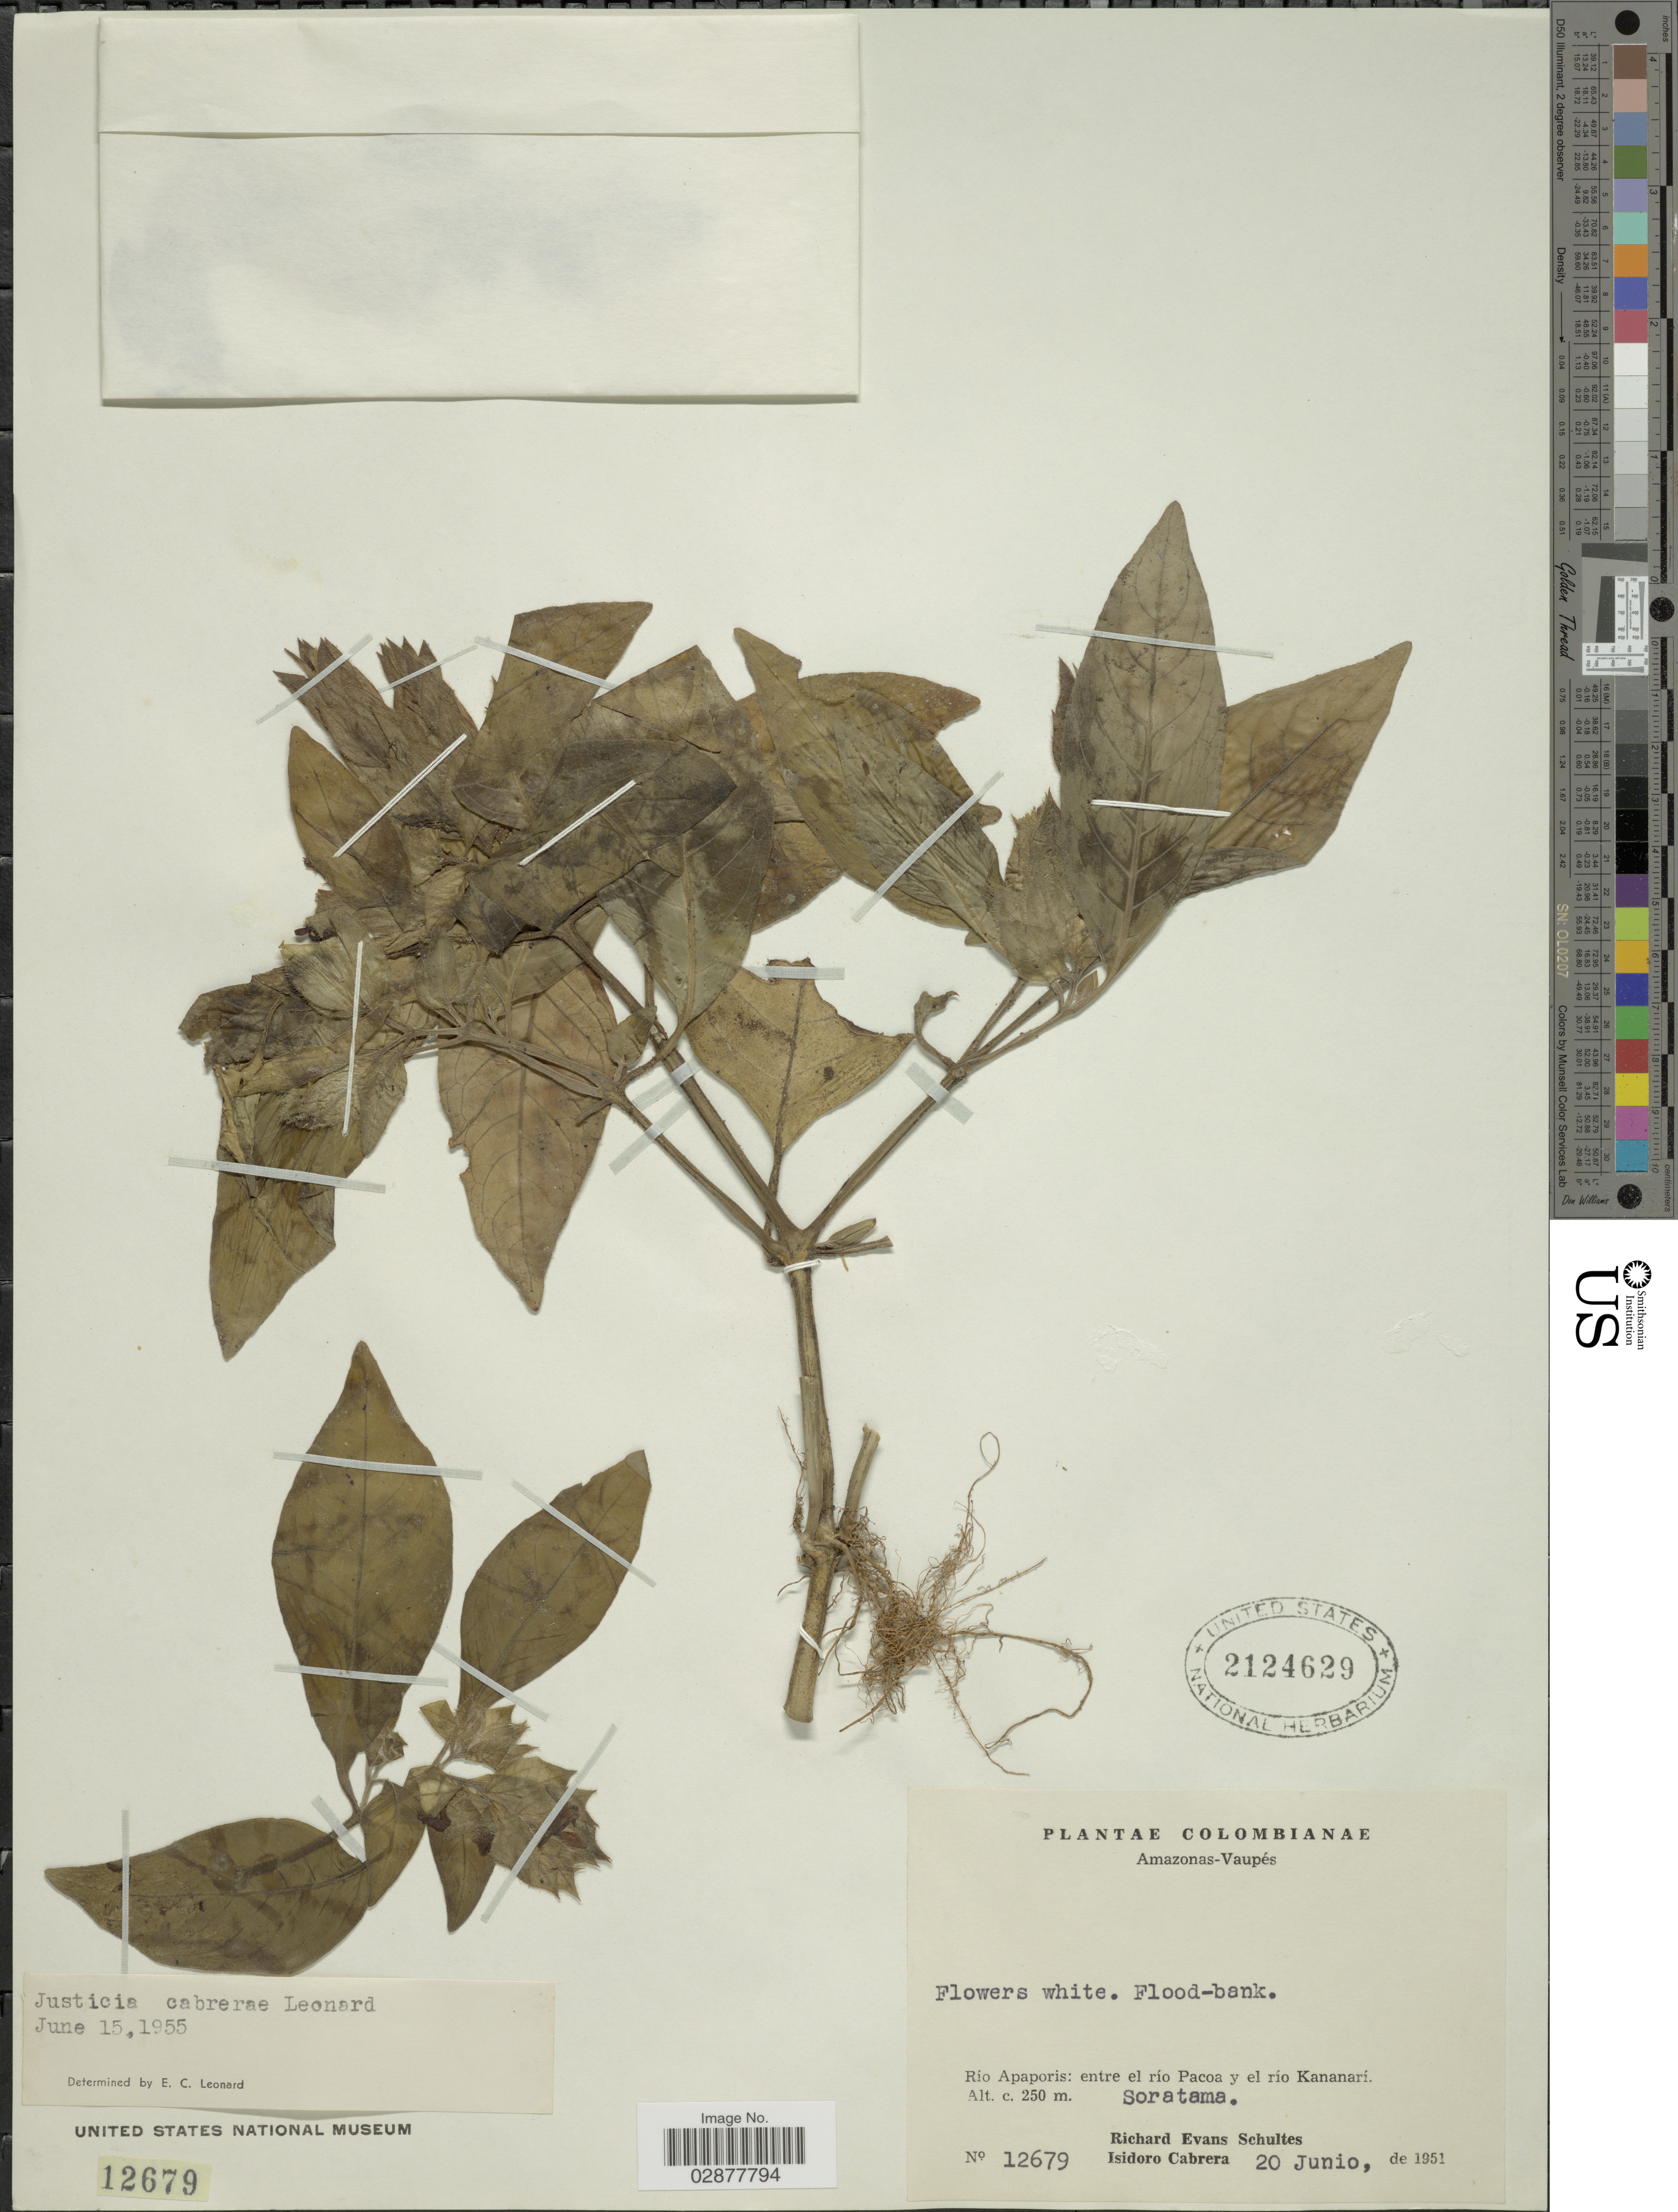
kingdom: Plantae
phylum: Tracheophyta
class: Magnoliopsida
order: Lamiales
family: Acanthaceae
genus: Justicia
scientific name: Justicia cabrerae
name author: Leonard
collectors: R. E. Schultes & I. Cabrera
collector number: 12679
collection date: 1951-06-20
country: Colombia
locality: Amazonas-Vaupés. Río Apaporis: entre el río Pacoa y el río Kananarí. Soratama.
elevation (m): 250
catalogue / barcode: US 2124629